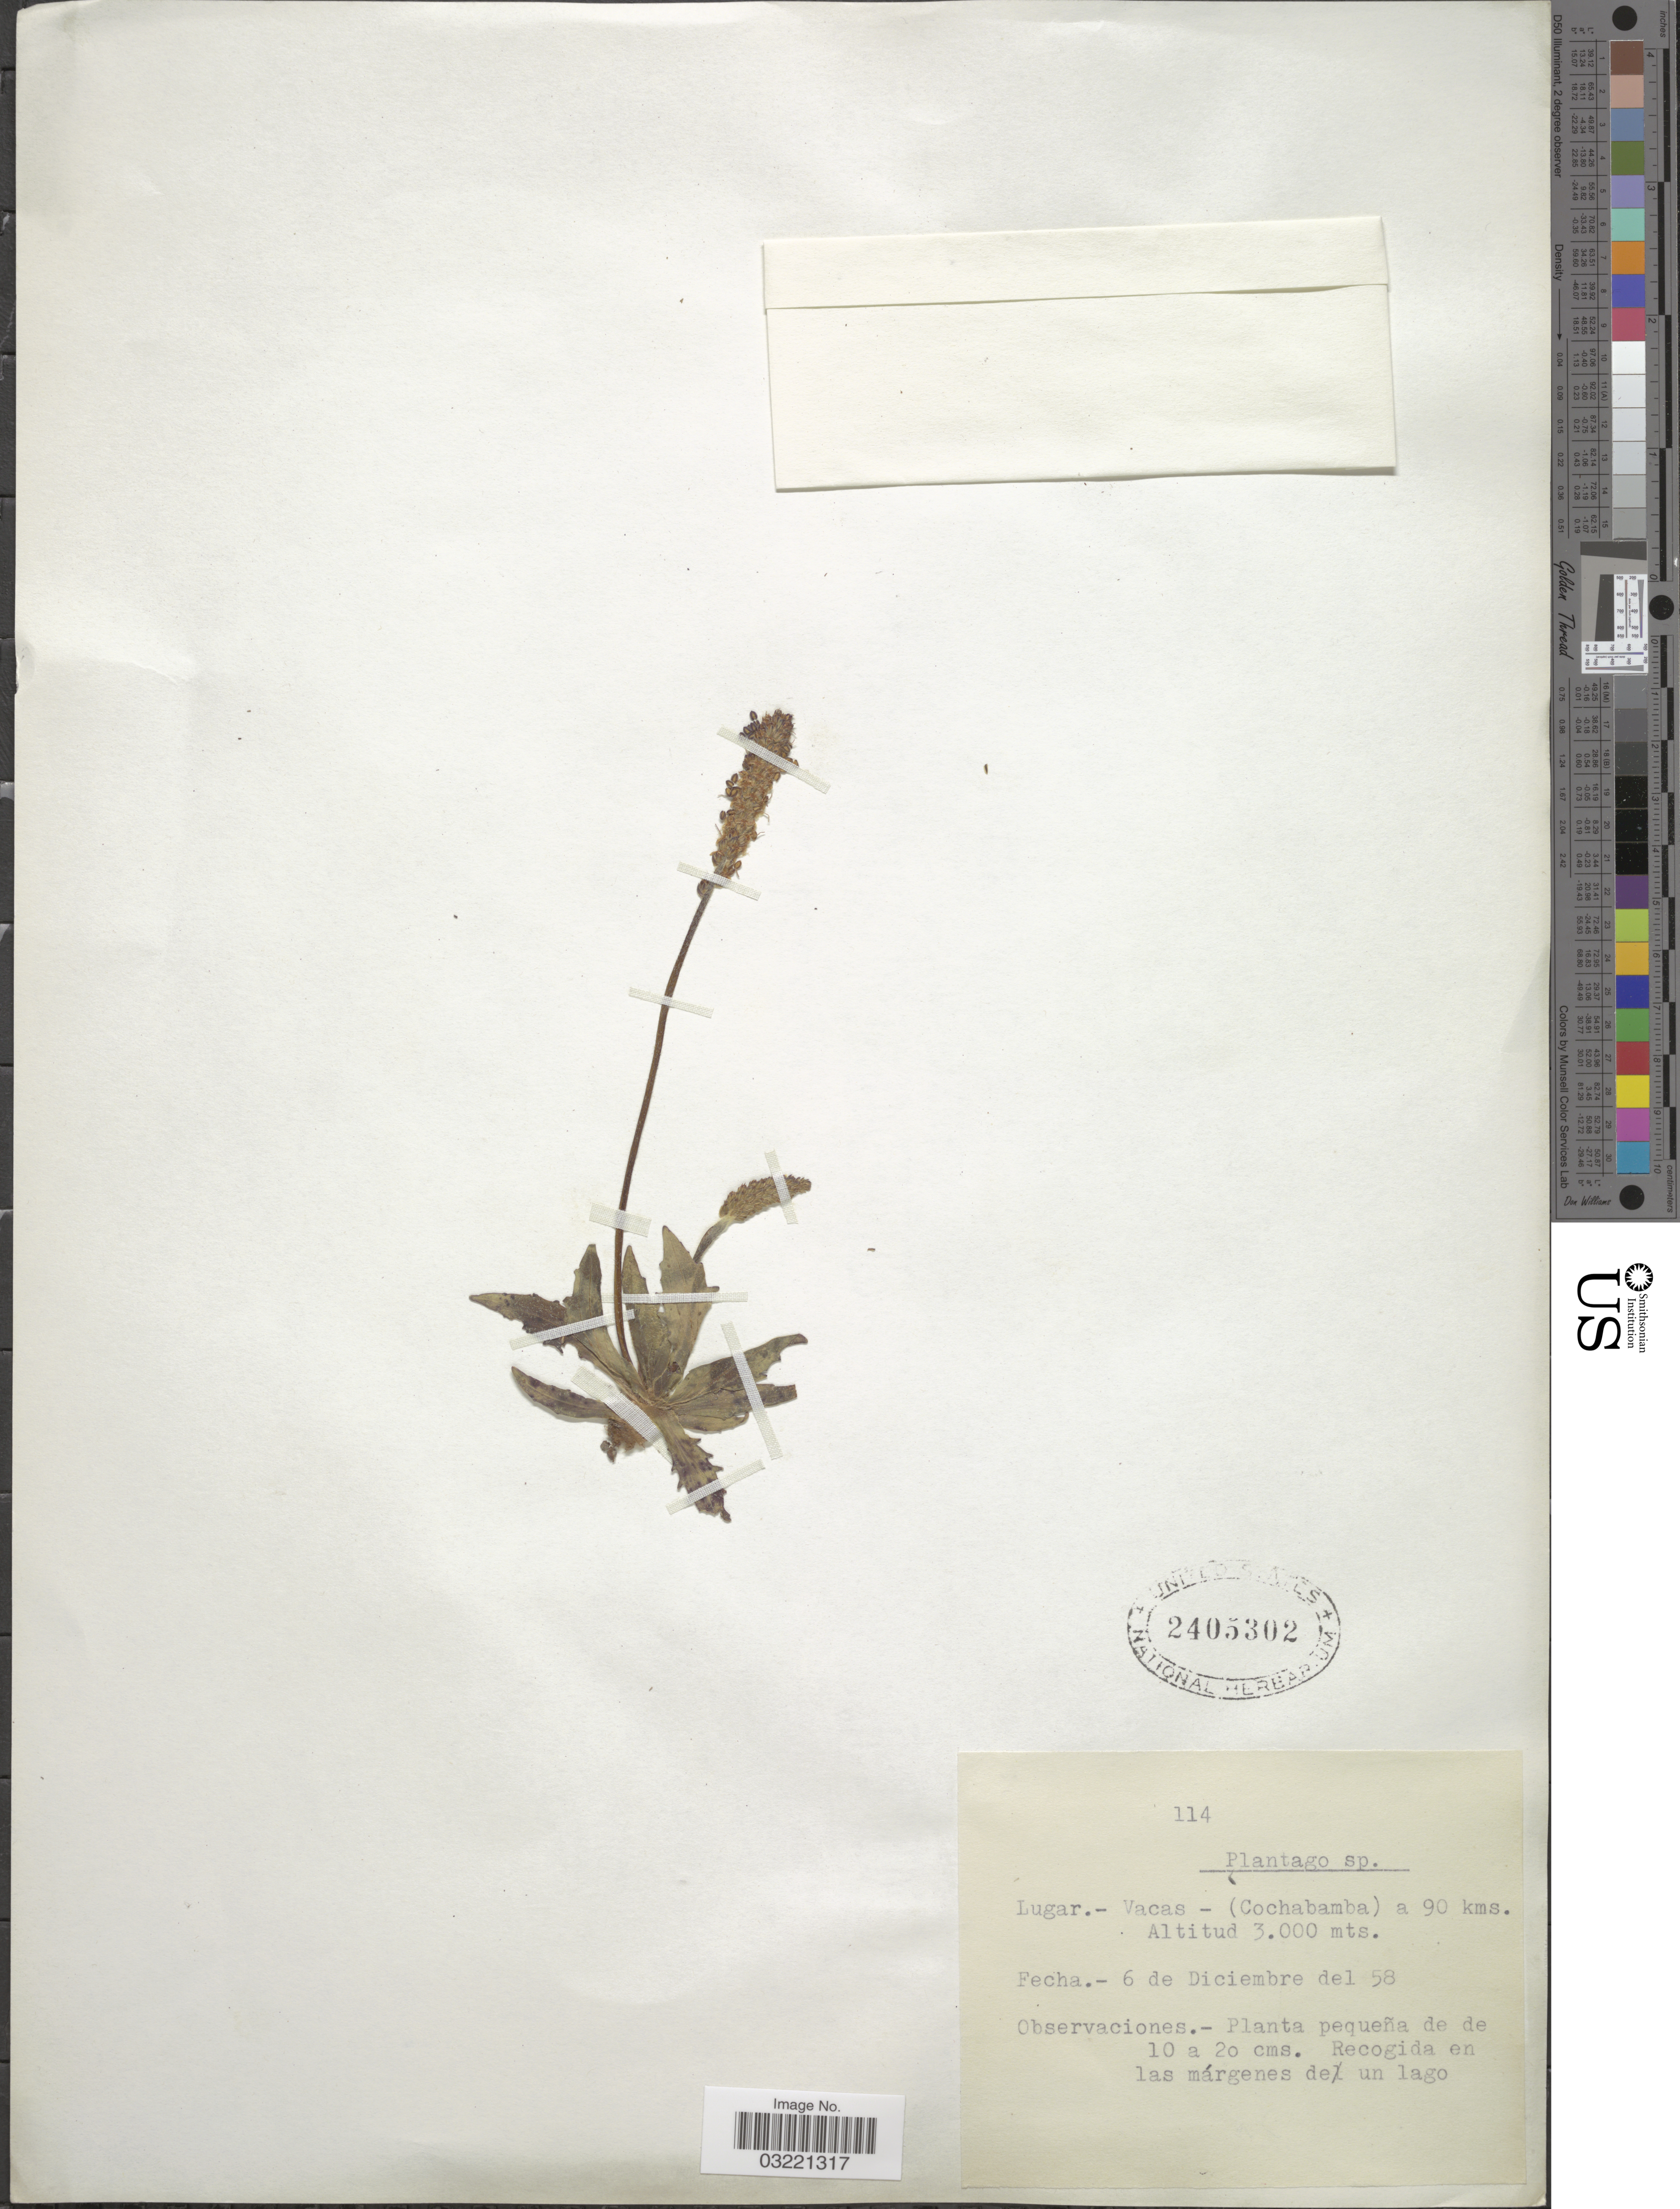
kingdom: Plantae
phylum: Tracheophyta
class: Magnoliopsida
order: Lamiales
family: Plantaginaceae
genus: Plantago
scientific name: Plantago sp.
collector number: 114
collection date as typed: Transcribed d/m/y: 6/12/58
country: Bolivia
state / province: Cochabamba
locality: Vacas - a 90 kms.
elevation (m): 3000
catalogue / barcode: US 2405302